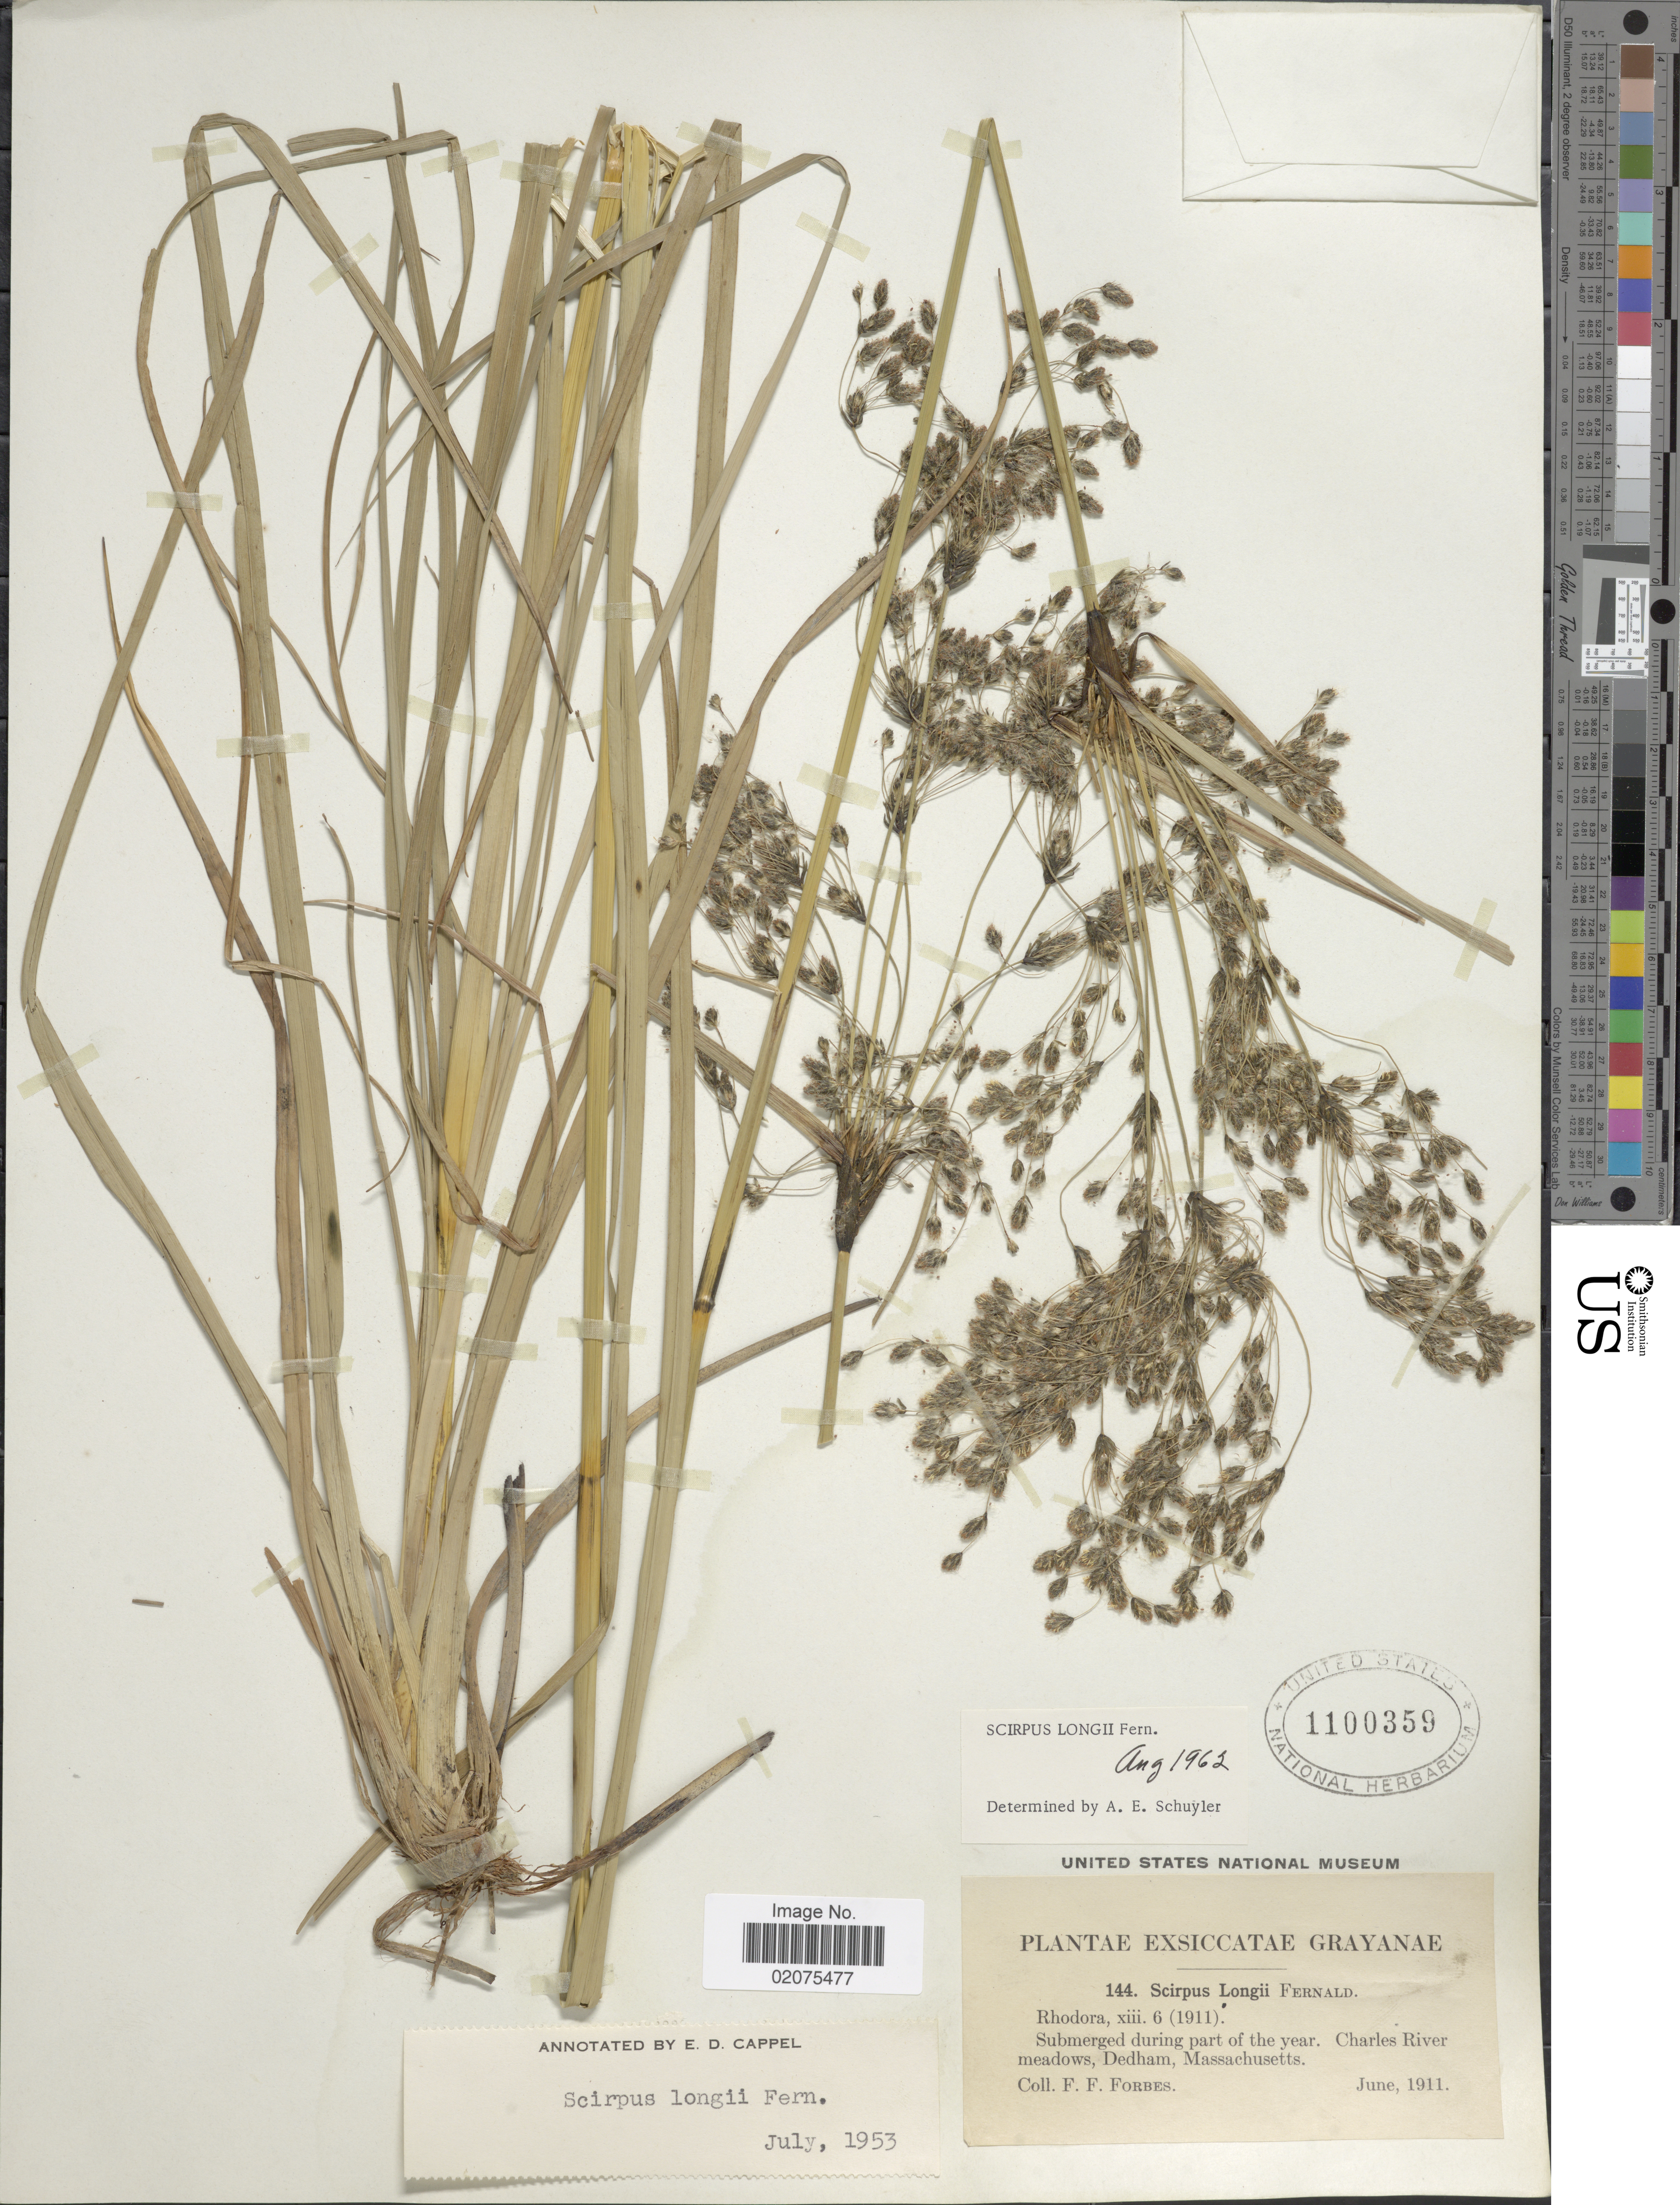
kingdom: Plantae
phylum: Tracheophyta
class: Liliopsida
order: Poales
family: Cyperaceae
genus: Scirpus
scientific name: Scirpus longii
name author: Fernald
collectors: F. Forbes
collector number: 144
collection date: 1911-06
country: United States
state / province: Massachusetts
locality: Grayanae. Charles River meadows, Dedham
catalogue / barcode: US 1100359